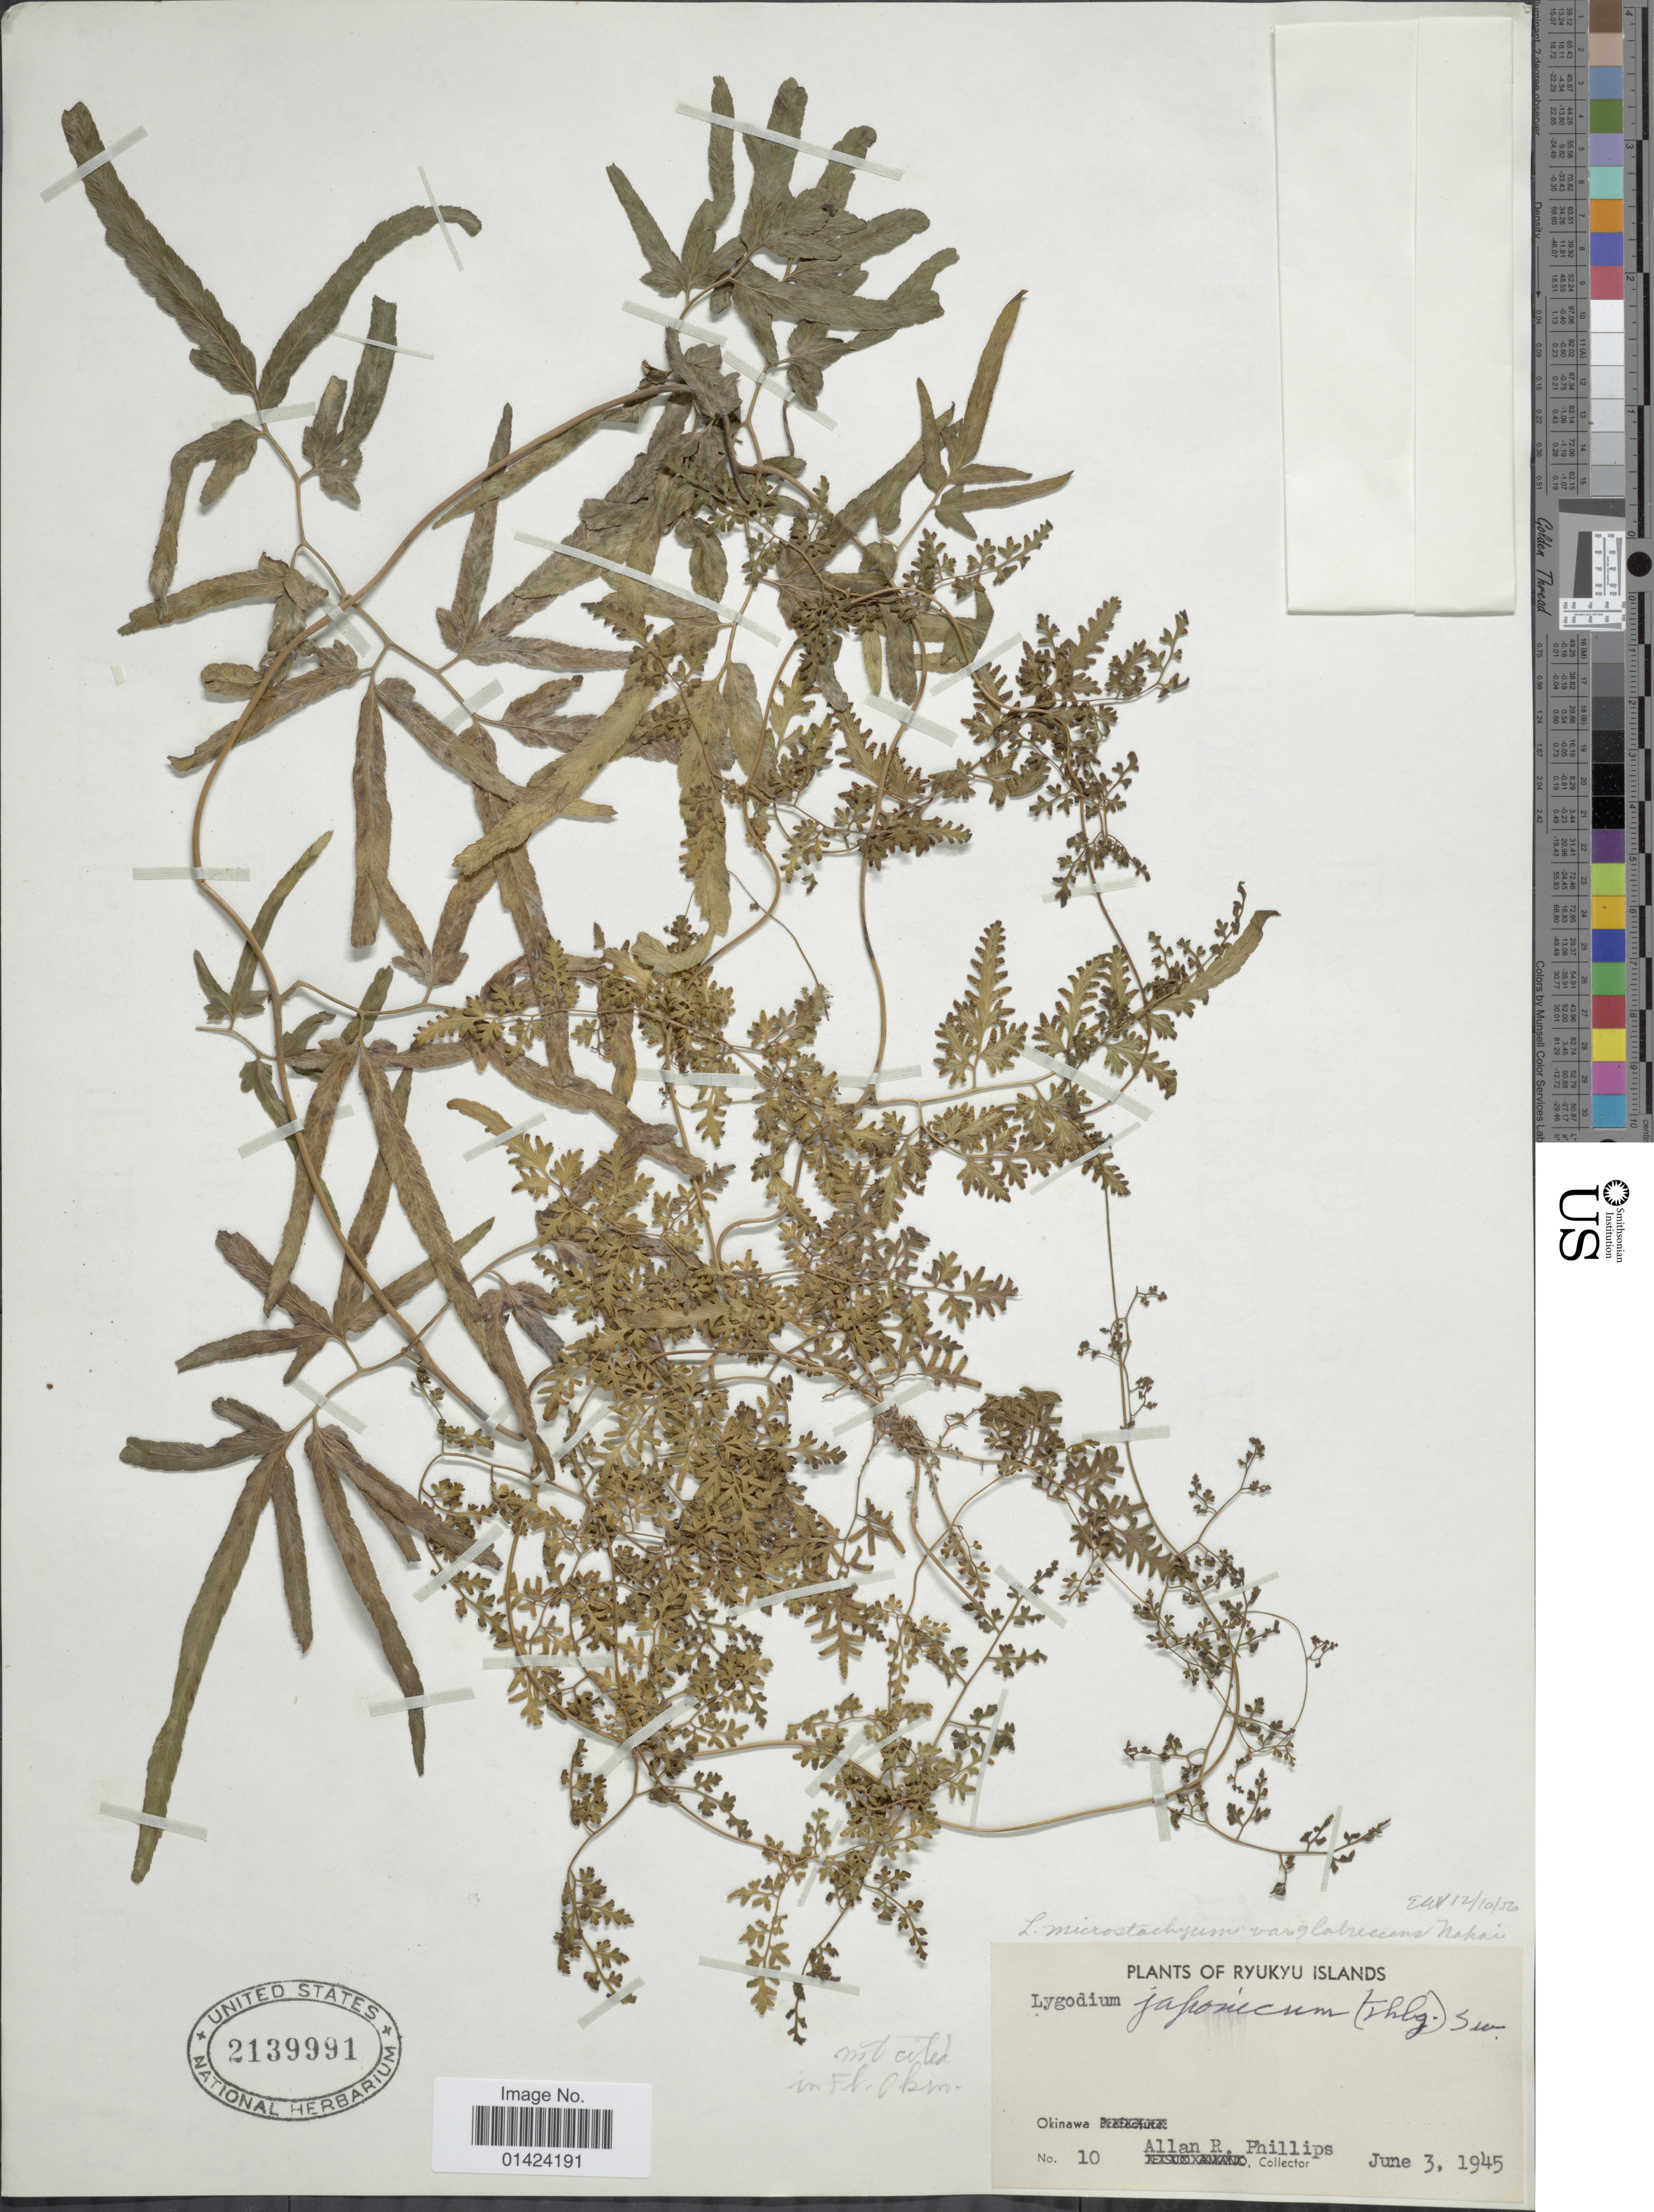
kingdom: Plantae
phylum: Tracheophyta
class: Polypodiopsida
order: Schizaeales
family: Lygodiaceae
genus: Lygodium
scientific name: Lygodium japonicum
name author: (Thunb.) Sw.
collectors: A. R. Phillips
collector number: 10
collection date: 1945-06-03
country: Japan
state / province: Okinawa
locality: Ryukyu Islands.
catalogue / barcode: US 2139991